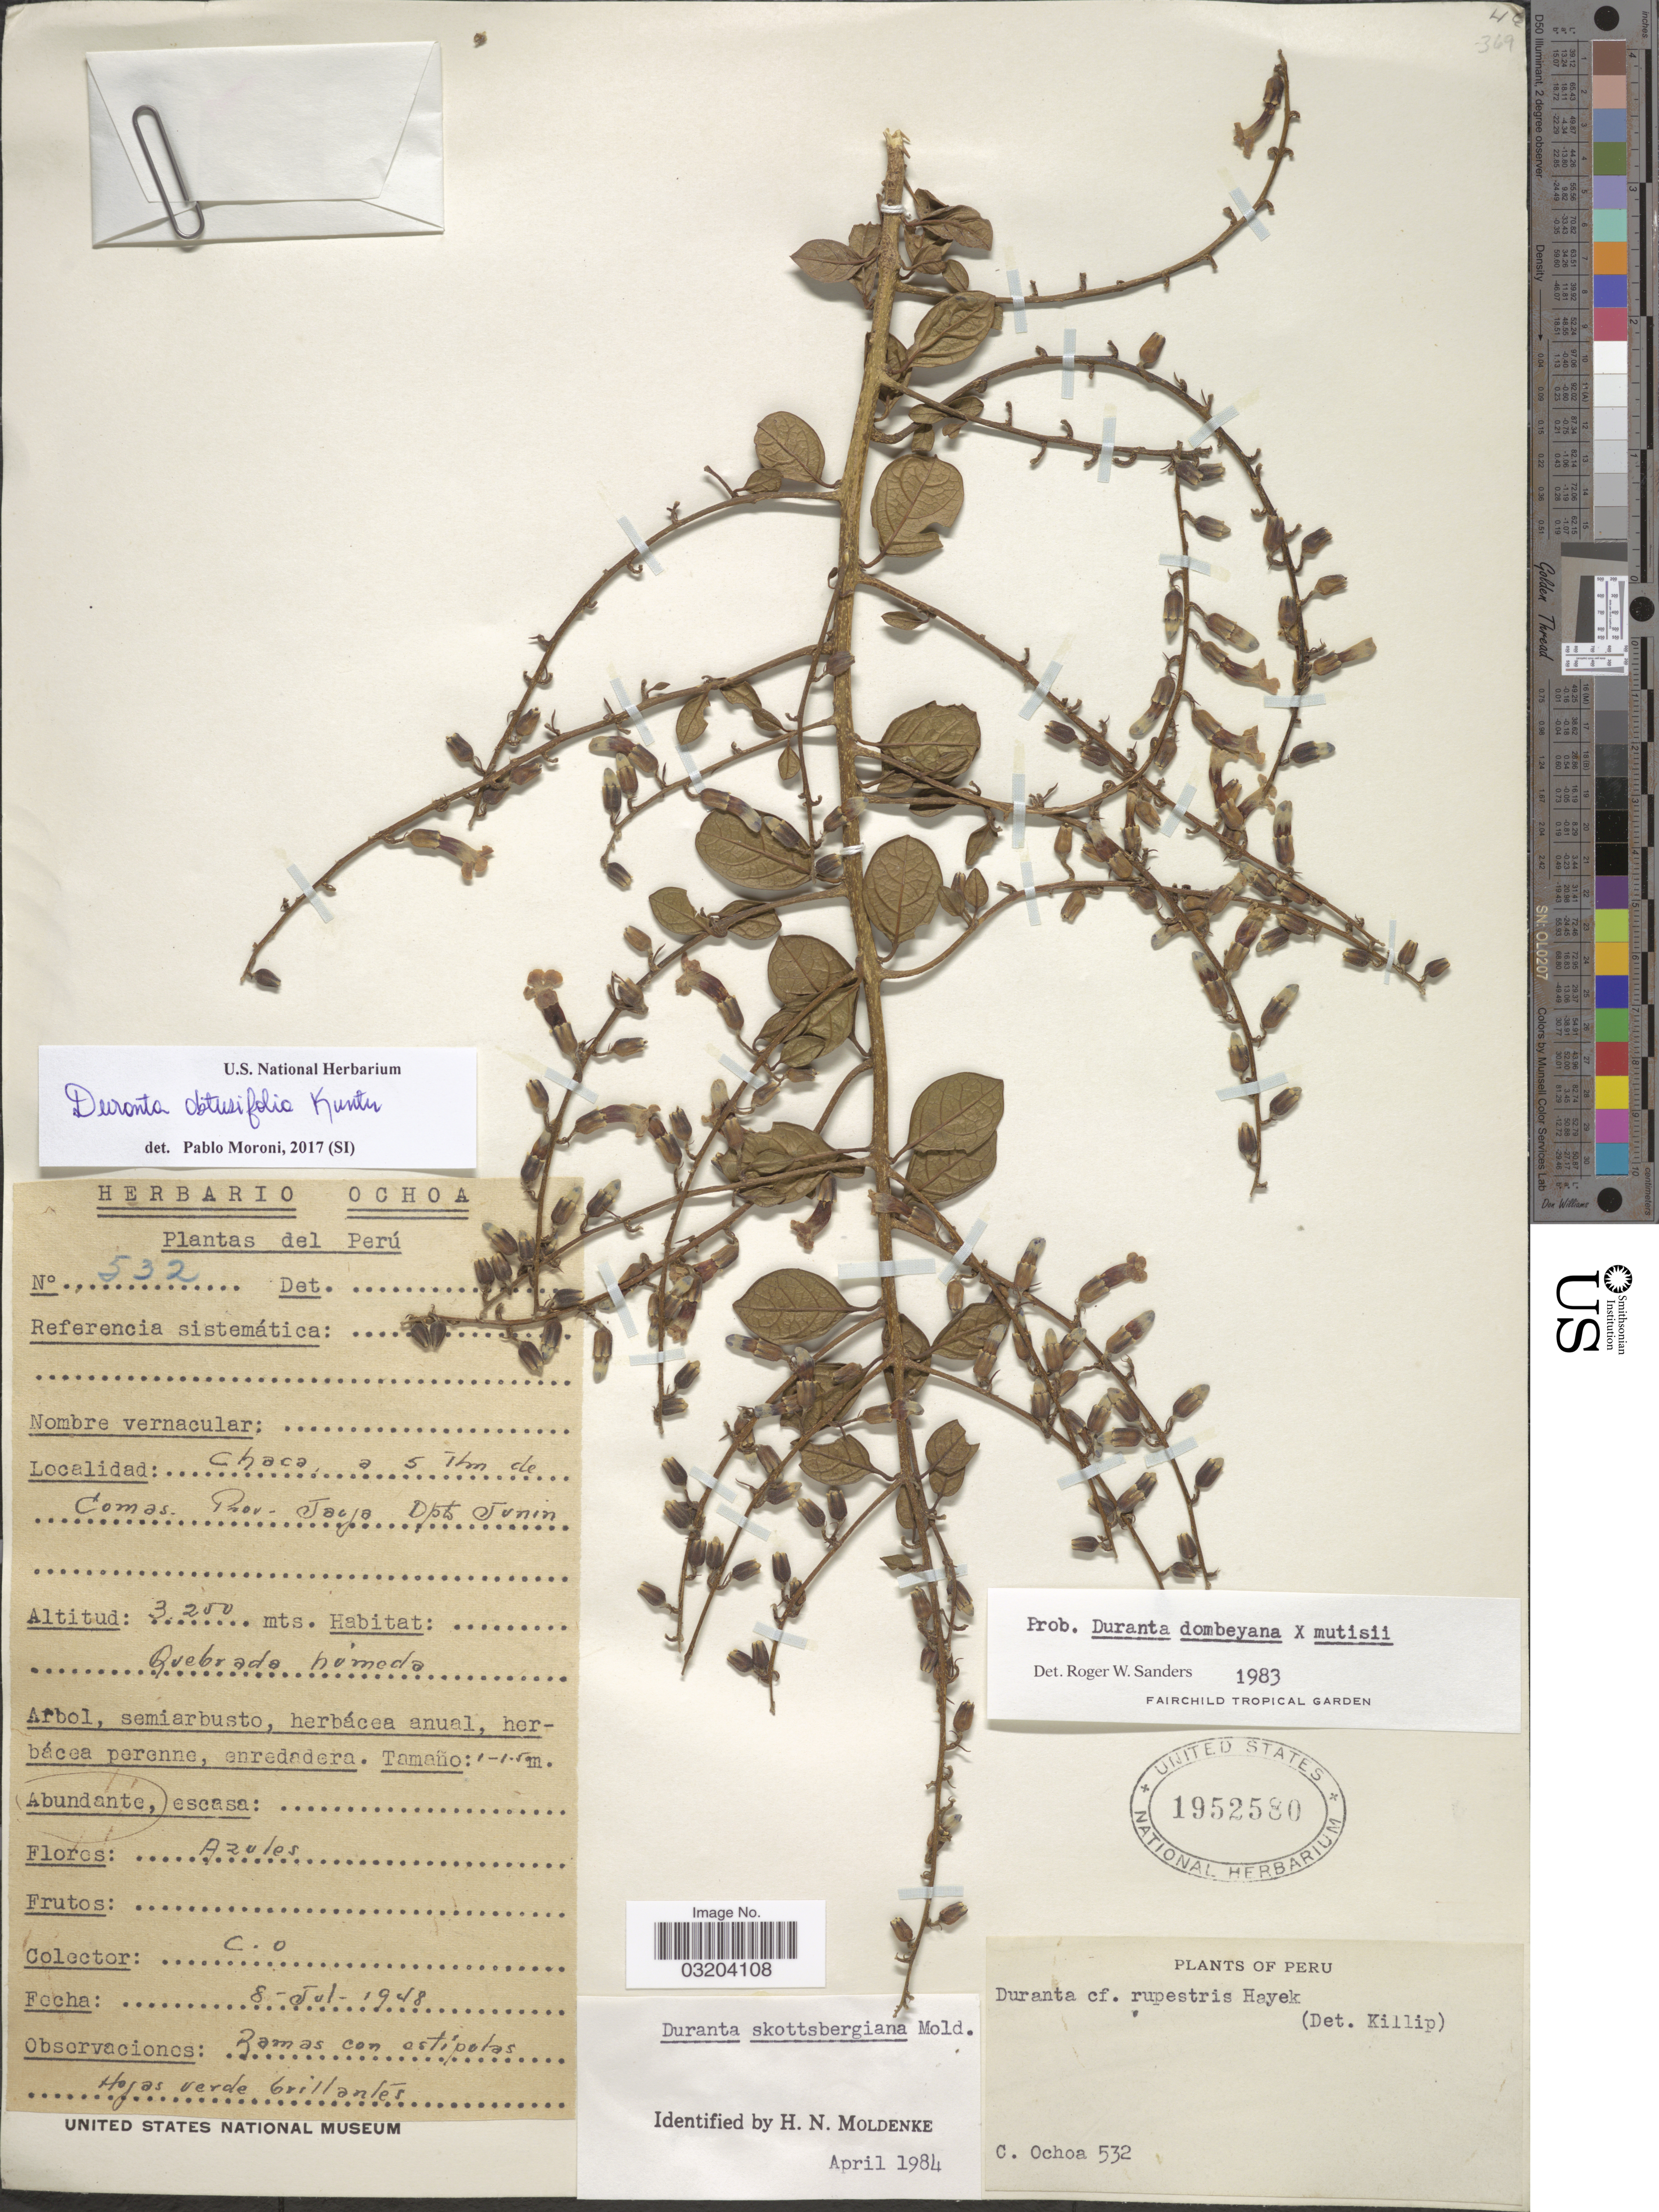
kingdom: Plantae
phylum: Tracheophyta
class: Magnoliopsida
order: Lamiales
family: Verbenaceae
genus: Duranta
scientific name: Duranta peruviana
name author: Moldenke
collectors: C. Ochoa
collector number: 532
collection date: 1948-07-08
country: Peru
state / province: Junín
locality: Chaca, a 5 Km de Comas. Prov. Jauja Dpto. Junin.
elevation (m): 3200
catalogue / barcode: US 1952580